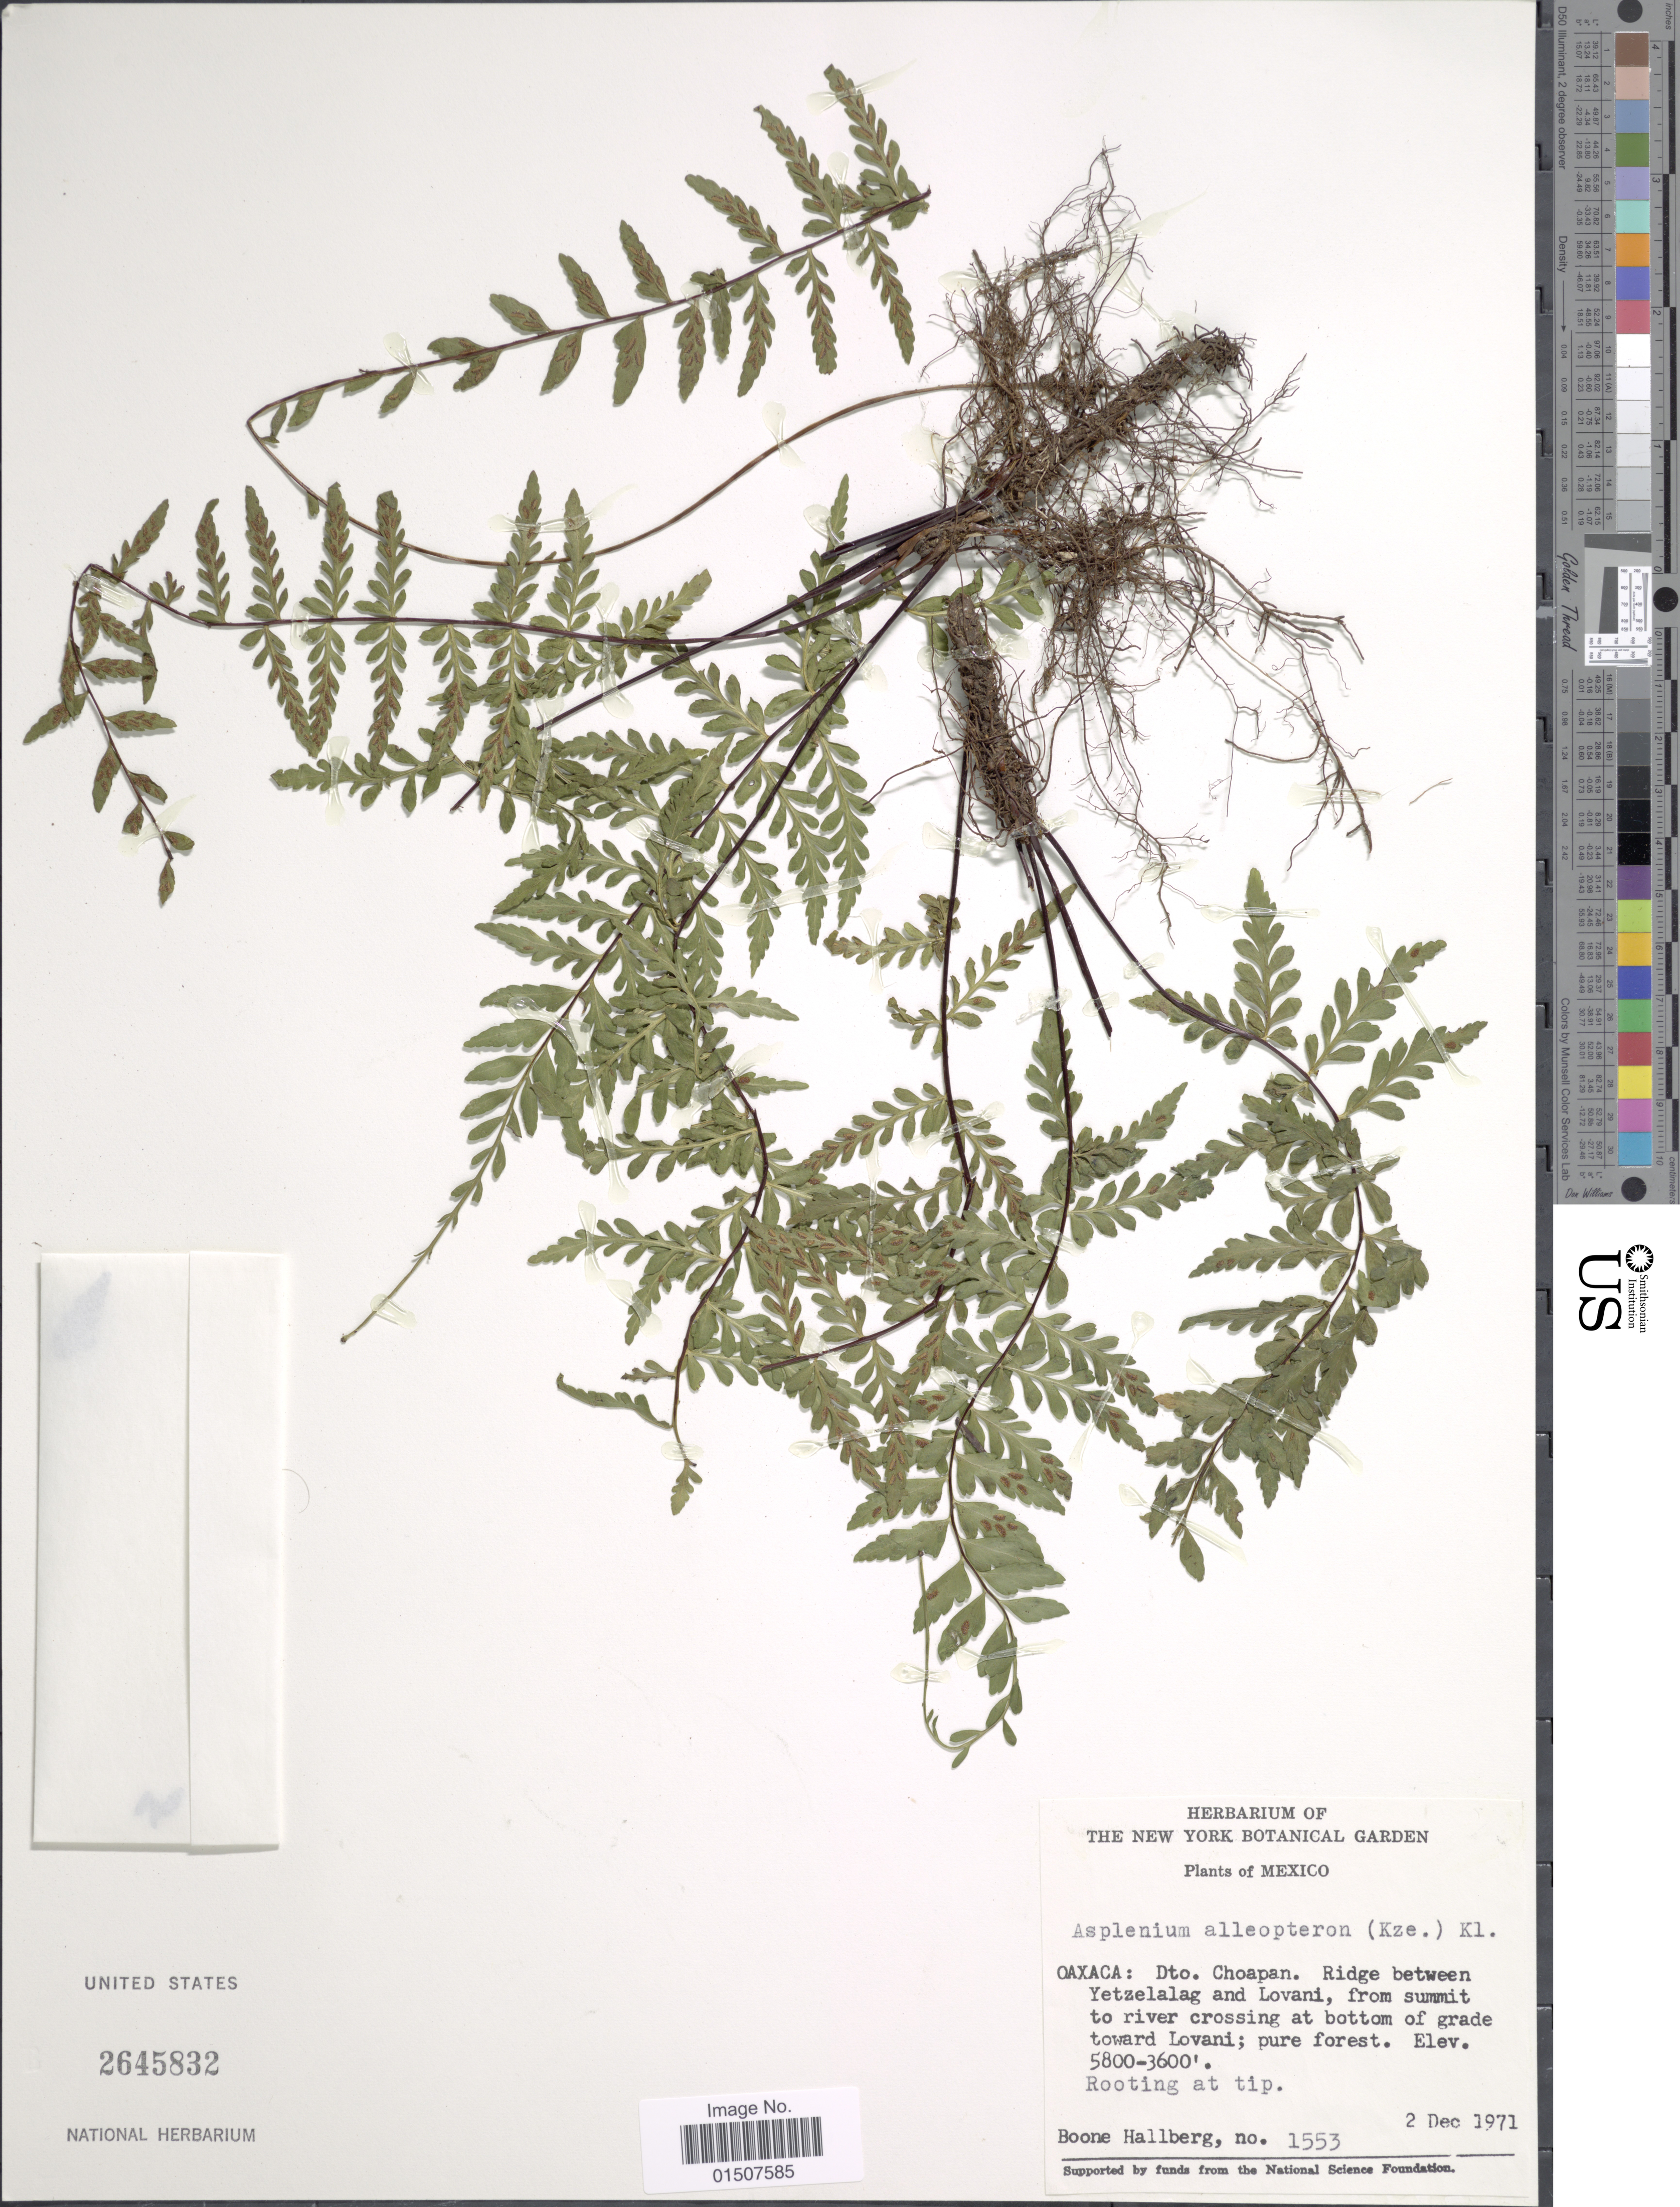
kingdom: Plantae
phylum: Tracheophyta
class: Polypodiopsida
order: Polypodiales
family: Aspleniaceae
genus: Asplenium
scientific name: Asplenium radicans var. alloeopteron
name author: (Kunze ex Klotzsch) Lellinger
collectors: B. Hallberg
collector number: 1553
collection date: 1971-12-02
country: Mexico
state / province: Oaxaca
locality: Oaxaca: Dto. Choapan. Ridge between Yetzelalag and Lovani, from summit to river crossing at bottom of grade toward Lovani; pure forest.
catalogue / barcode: US 2645832